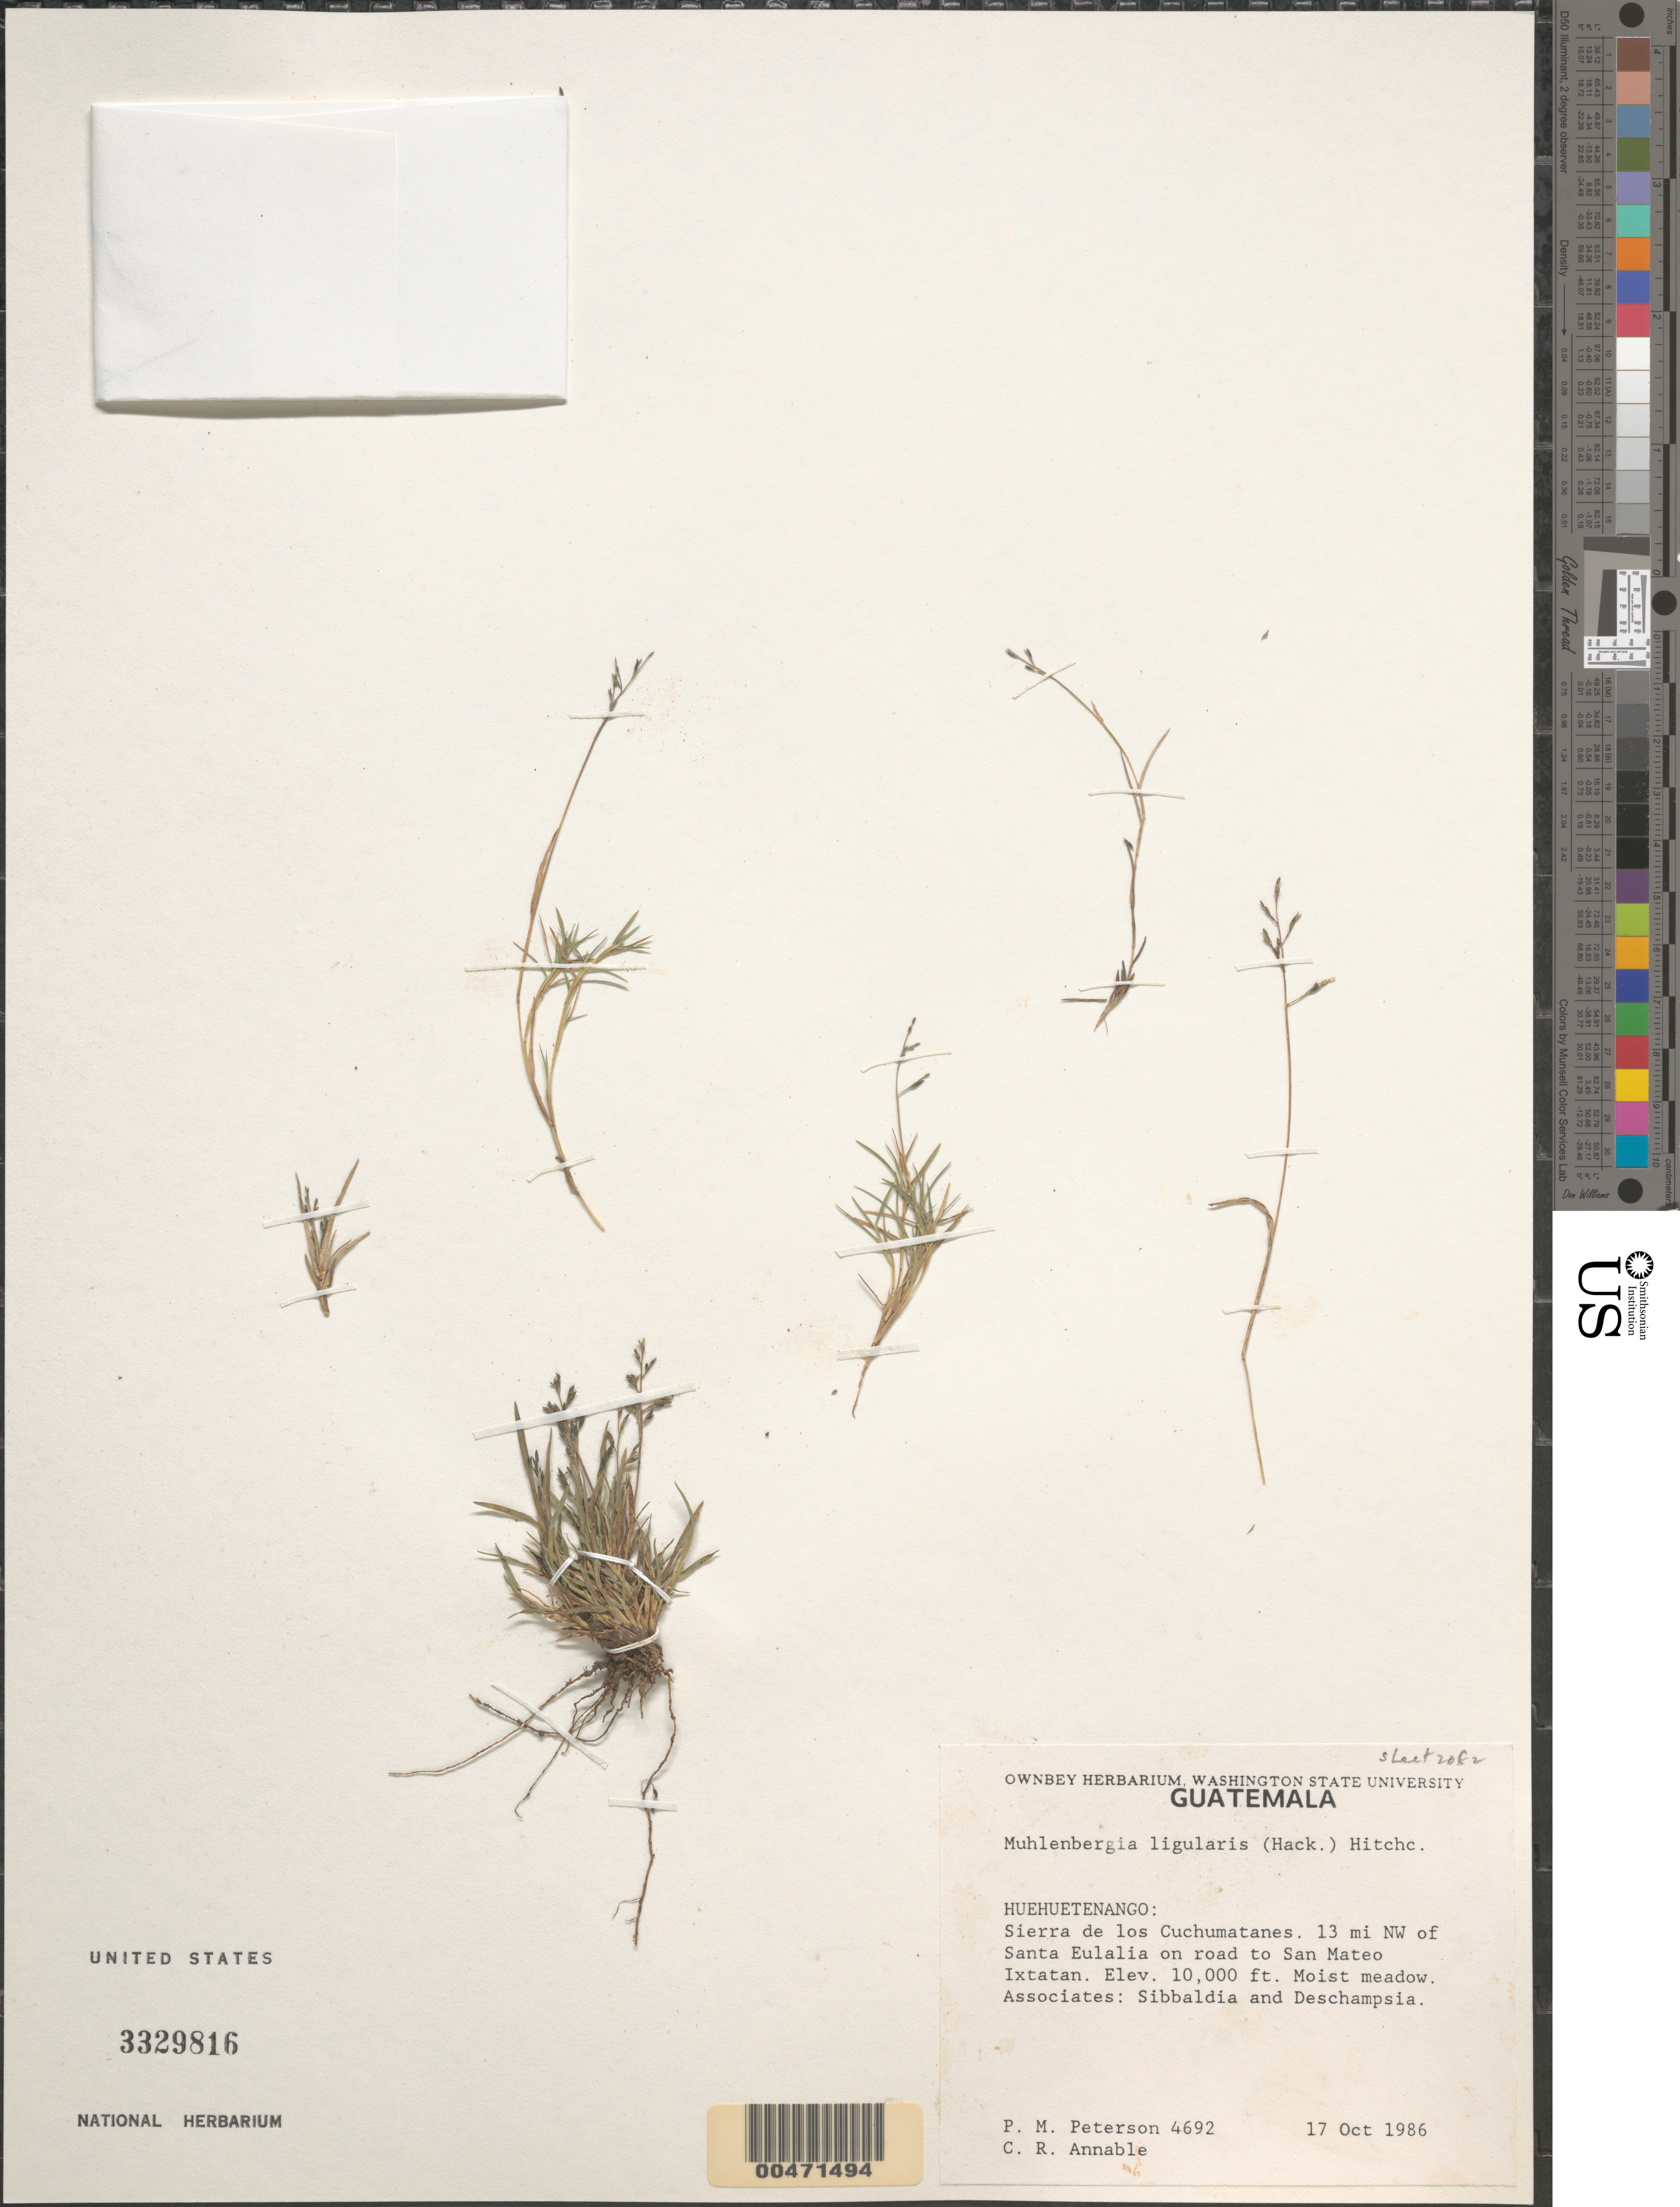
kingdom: Plantae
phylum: Tracheophyta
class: Liliopsida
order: Poales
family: Poaceae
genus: Muhlenbergia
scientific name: Muhlenbergia ligularis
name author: (Hack.) Hitchc.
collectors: P. M. Peterson & C. R. Annable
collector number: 04692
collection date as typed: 17 Oct 1986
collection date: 1986-10-17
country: Guatemala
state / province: Huehuetenango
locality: Sierra de las Cuchumatanes, 13 miles NW of Santa Eulalia on road to San Mateo Ixtatán.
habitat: Moist meadow, associated with Sibbaldia and Deschampsia.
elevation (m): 3048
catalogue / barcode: US 3329816